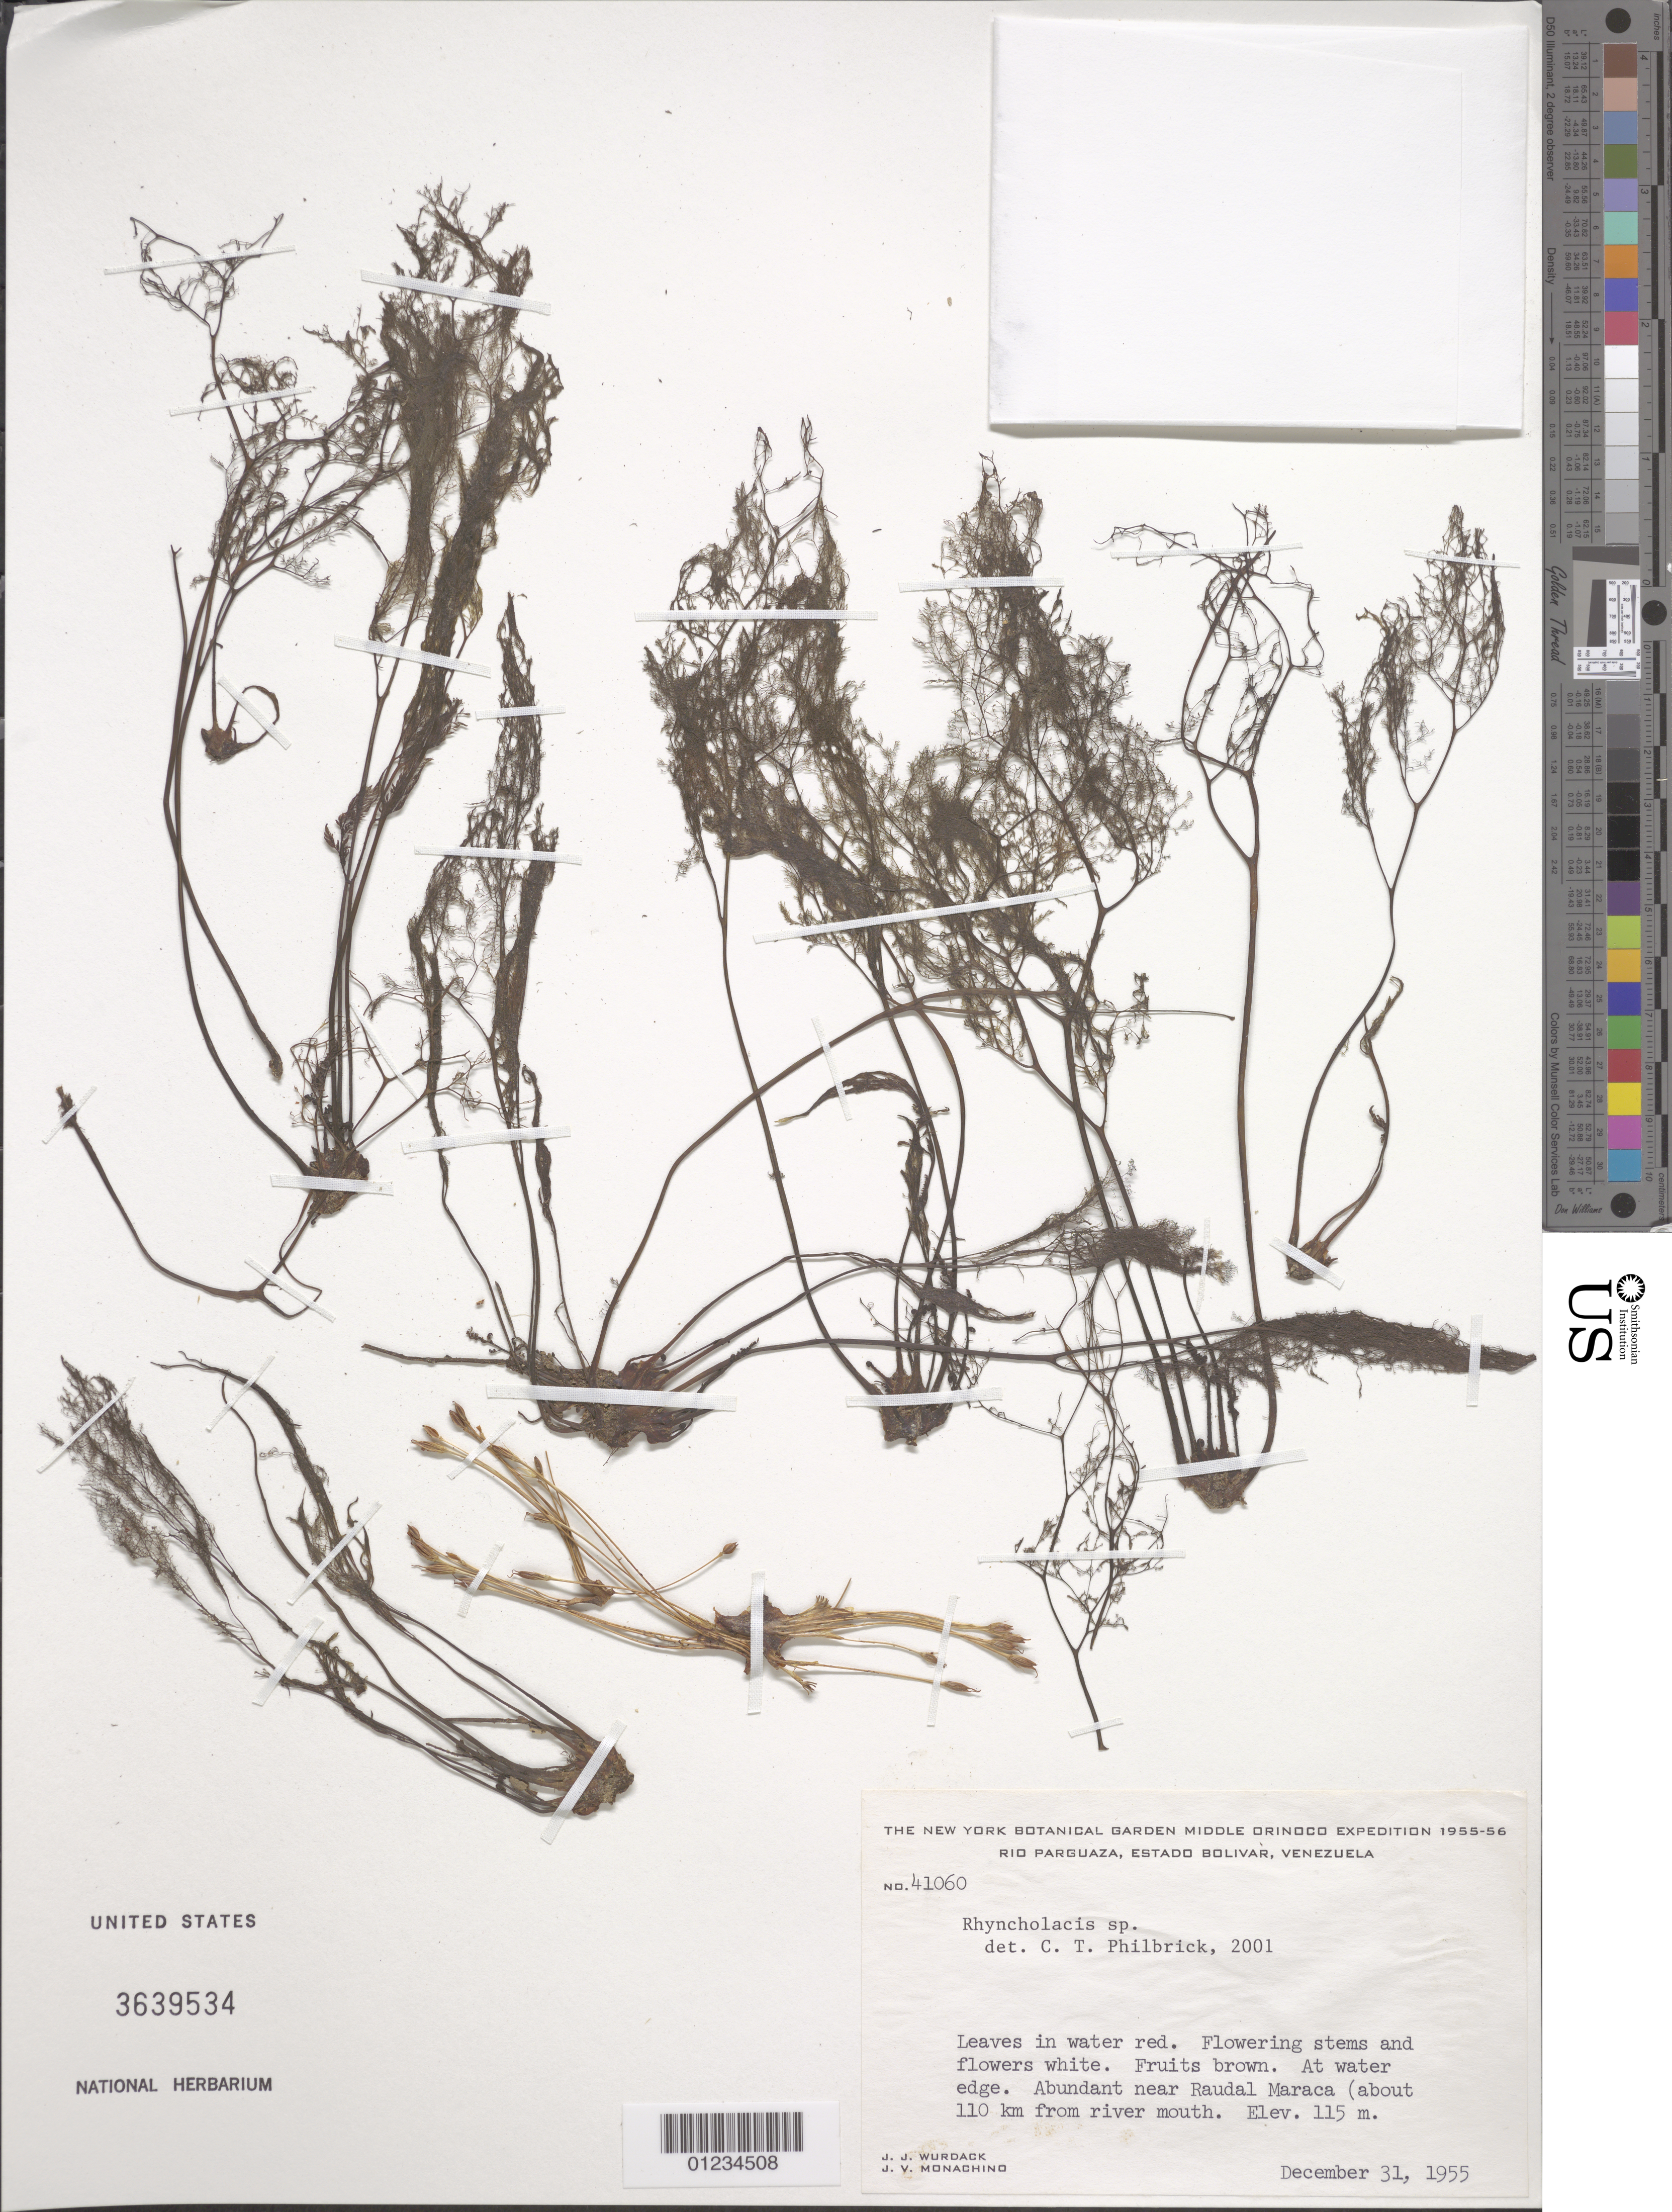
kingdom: Plantae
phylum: Tracheophyta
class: Magnoliopsida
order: Malpighiales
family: Podostemaceae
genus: Rhyncholacis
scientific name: Rhyncholacis sp.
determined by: Philbrick, C. Thomas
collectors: J. J. Wurdack & J. V. Monachino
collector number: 41060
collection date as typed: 31 Dec 1955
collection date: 1955-12-31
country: Venezuela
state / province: Bolivar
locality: Raudal maraca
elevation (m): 115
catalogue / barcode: US 3639534